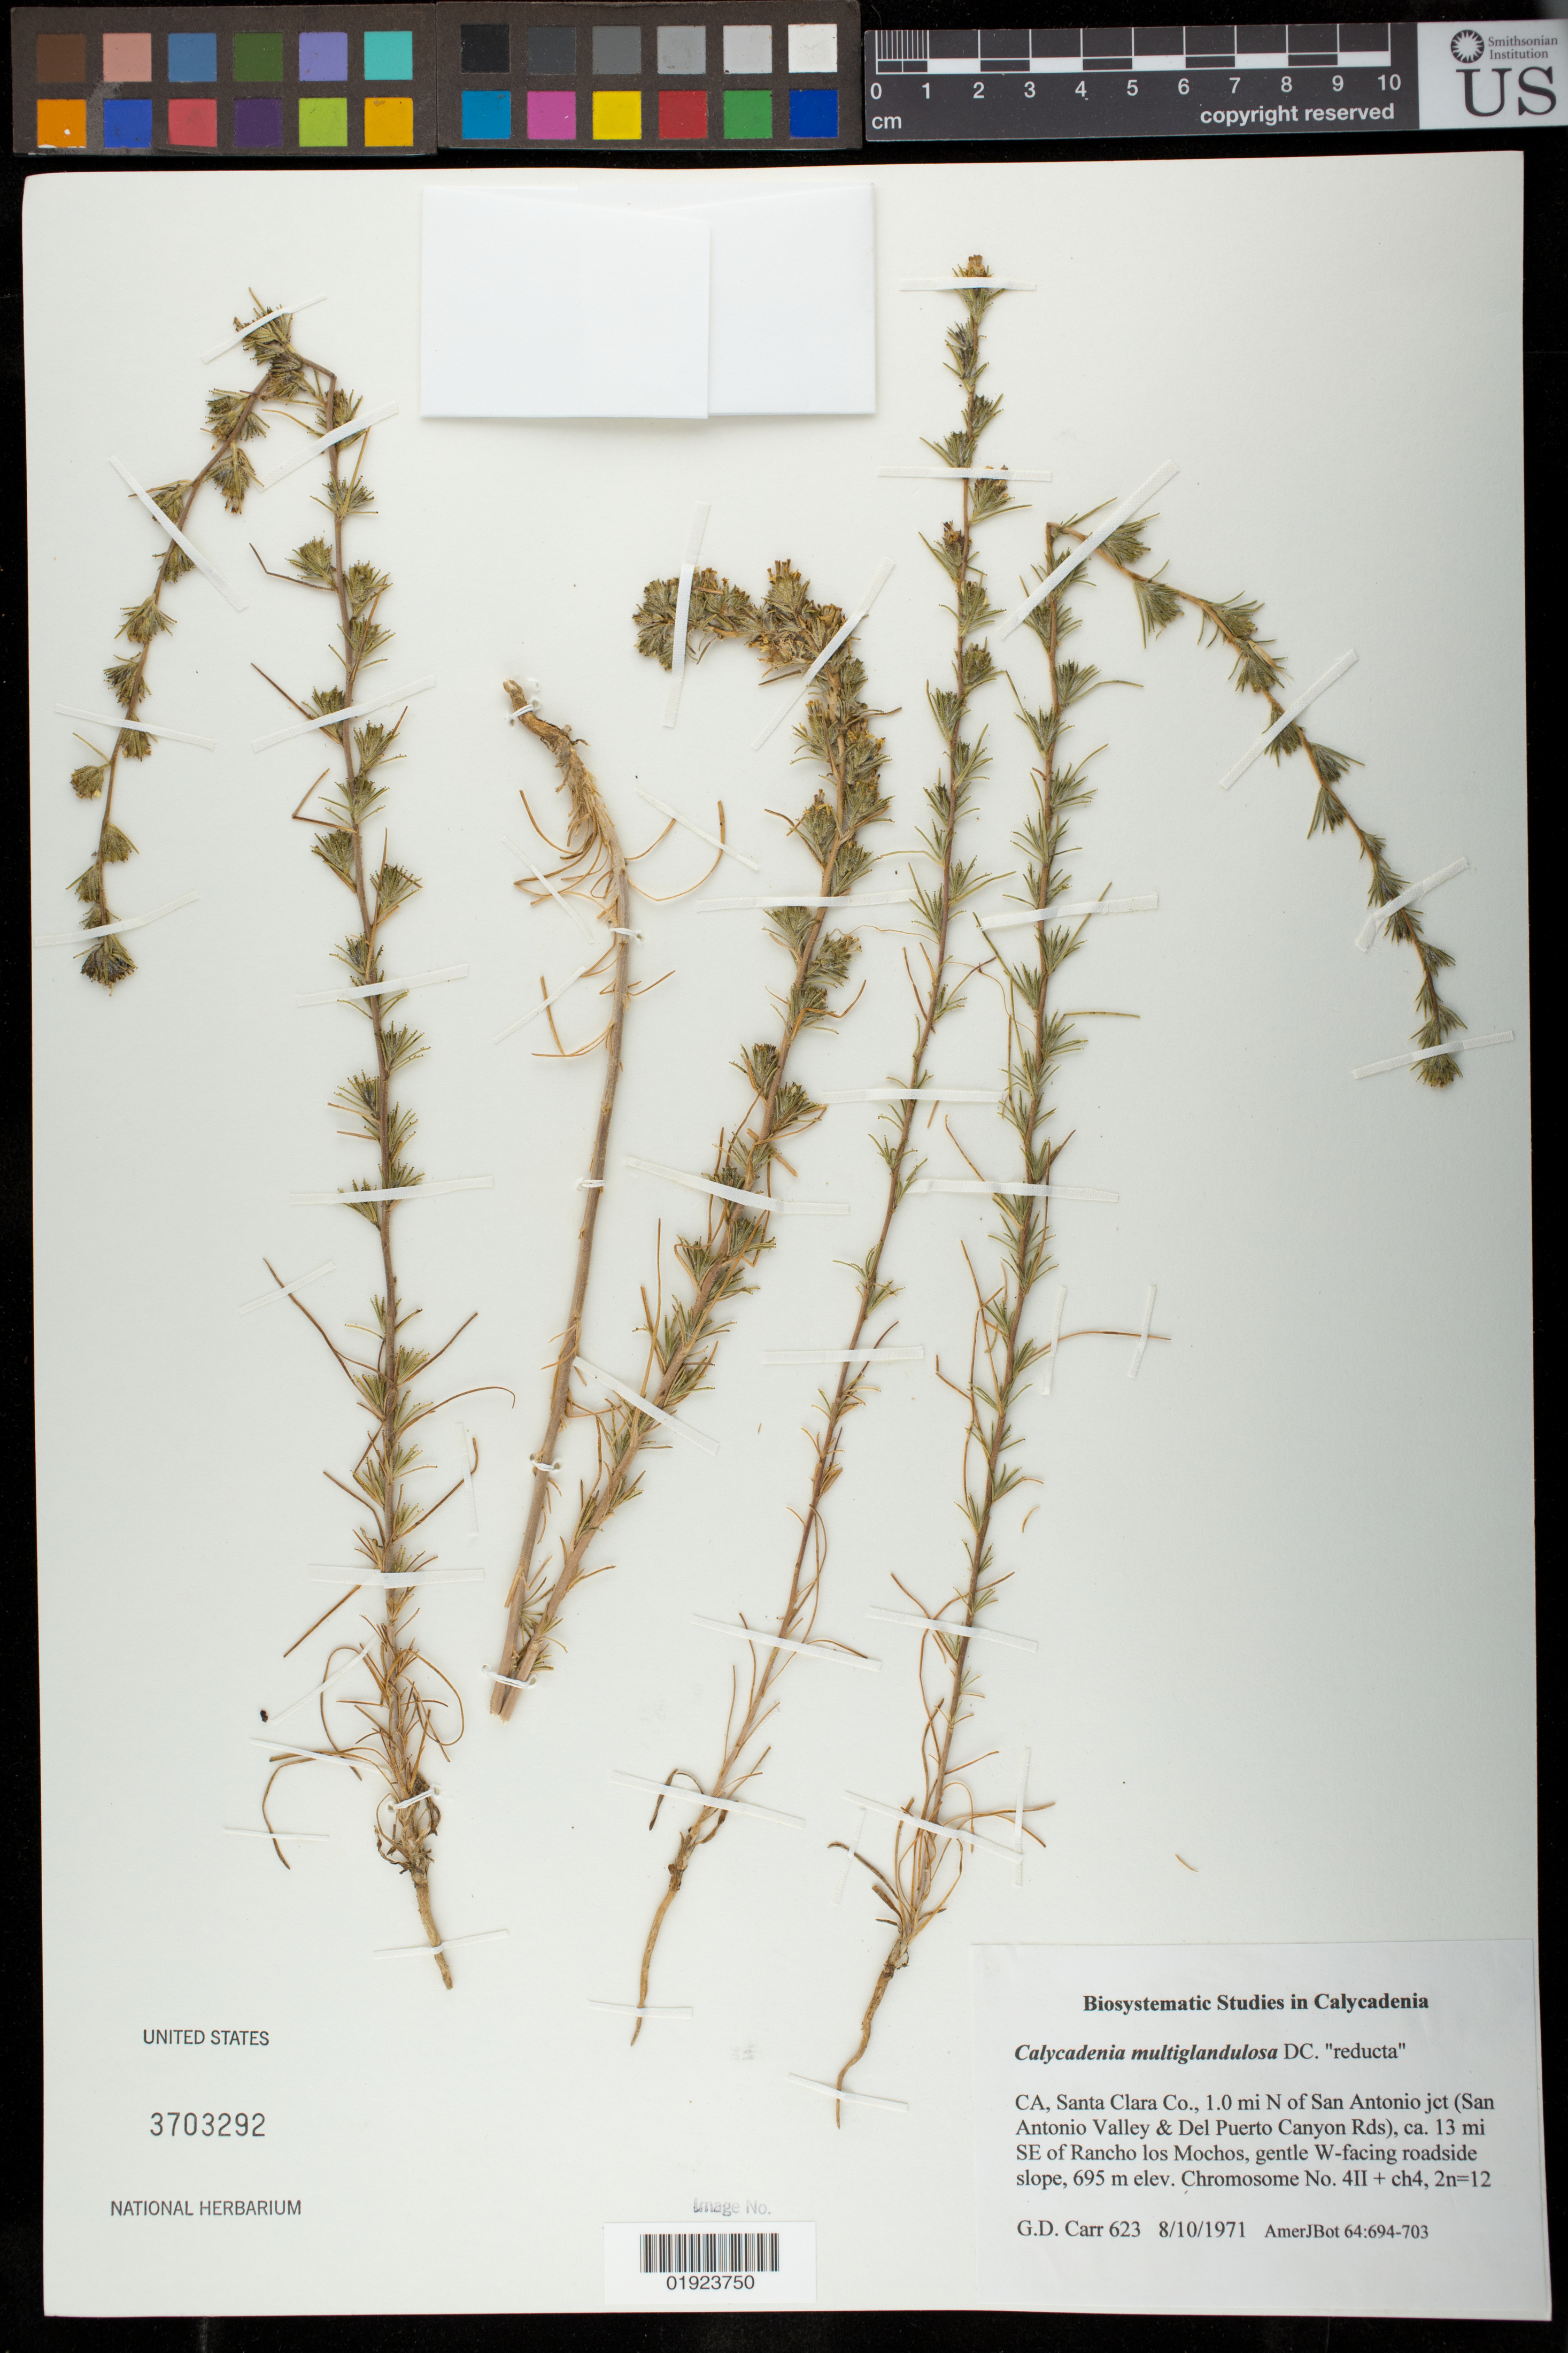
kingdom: Plantae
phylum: Tracheophyta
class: Magnoliopsida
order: Asterales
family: Asteraceae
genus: Calycadenia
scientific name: Calycadenia multiglandulosa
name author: DC.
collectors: G. Carr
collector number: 623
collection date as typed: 8/10/1971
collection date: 1971-08-10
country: United States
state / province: California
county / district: Santa Clara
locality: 1.0 mi N of San Antonio jct (San Antonio Valley and Del Puerto Canyon Rds), ca. 13 mi SE of Rancho los Mochos, W-facing roadside slope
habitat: gentle slope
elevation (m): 695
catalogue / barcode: US 3703292